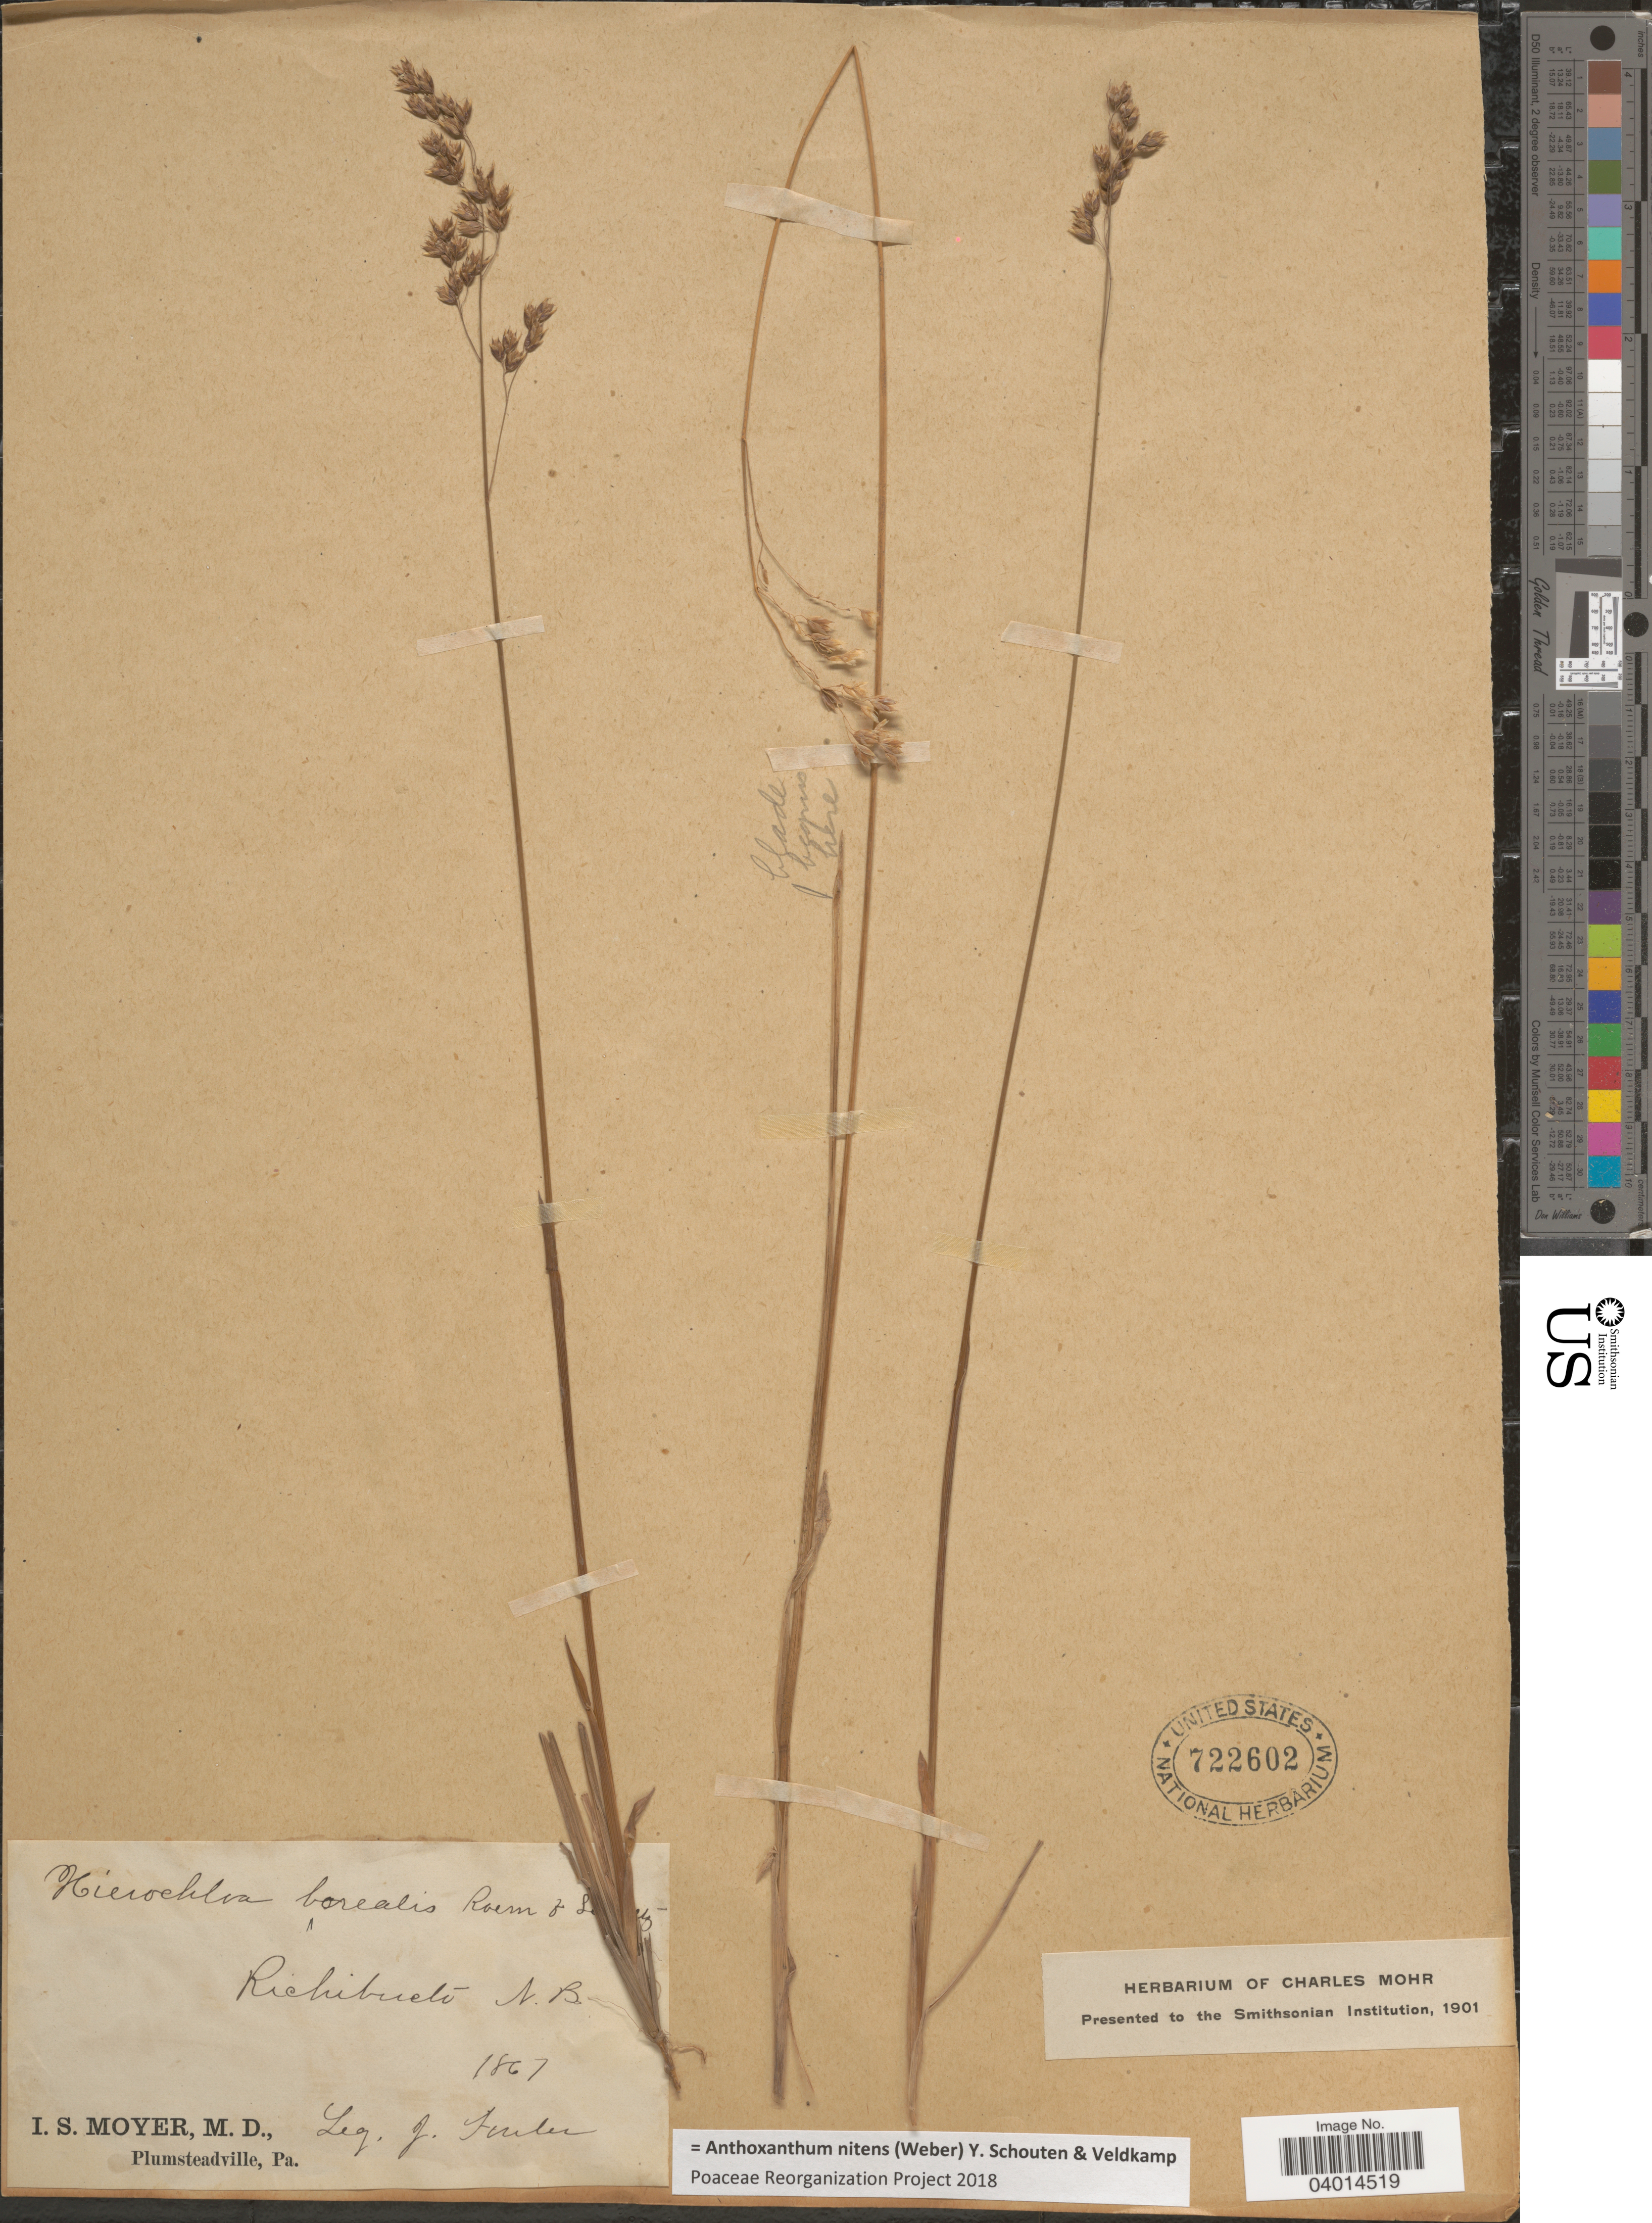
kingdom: Plantae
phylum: Tracheophyta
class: Liliopsida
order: Poales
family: Poaceae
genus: Anthoxanthum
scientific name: Anthoxanthum nitens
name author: (G.H. Weber) R.T.A. Schouten & Veldkamp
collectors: J. Fowler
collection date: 1867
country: Canada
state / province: New Brunswick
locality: Richibucto.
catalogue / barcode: US 722602